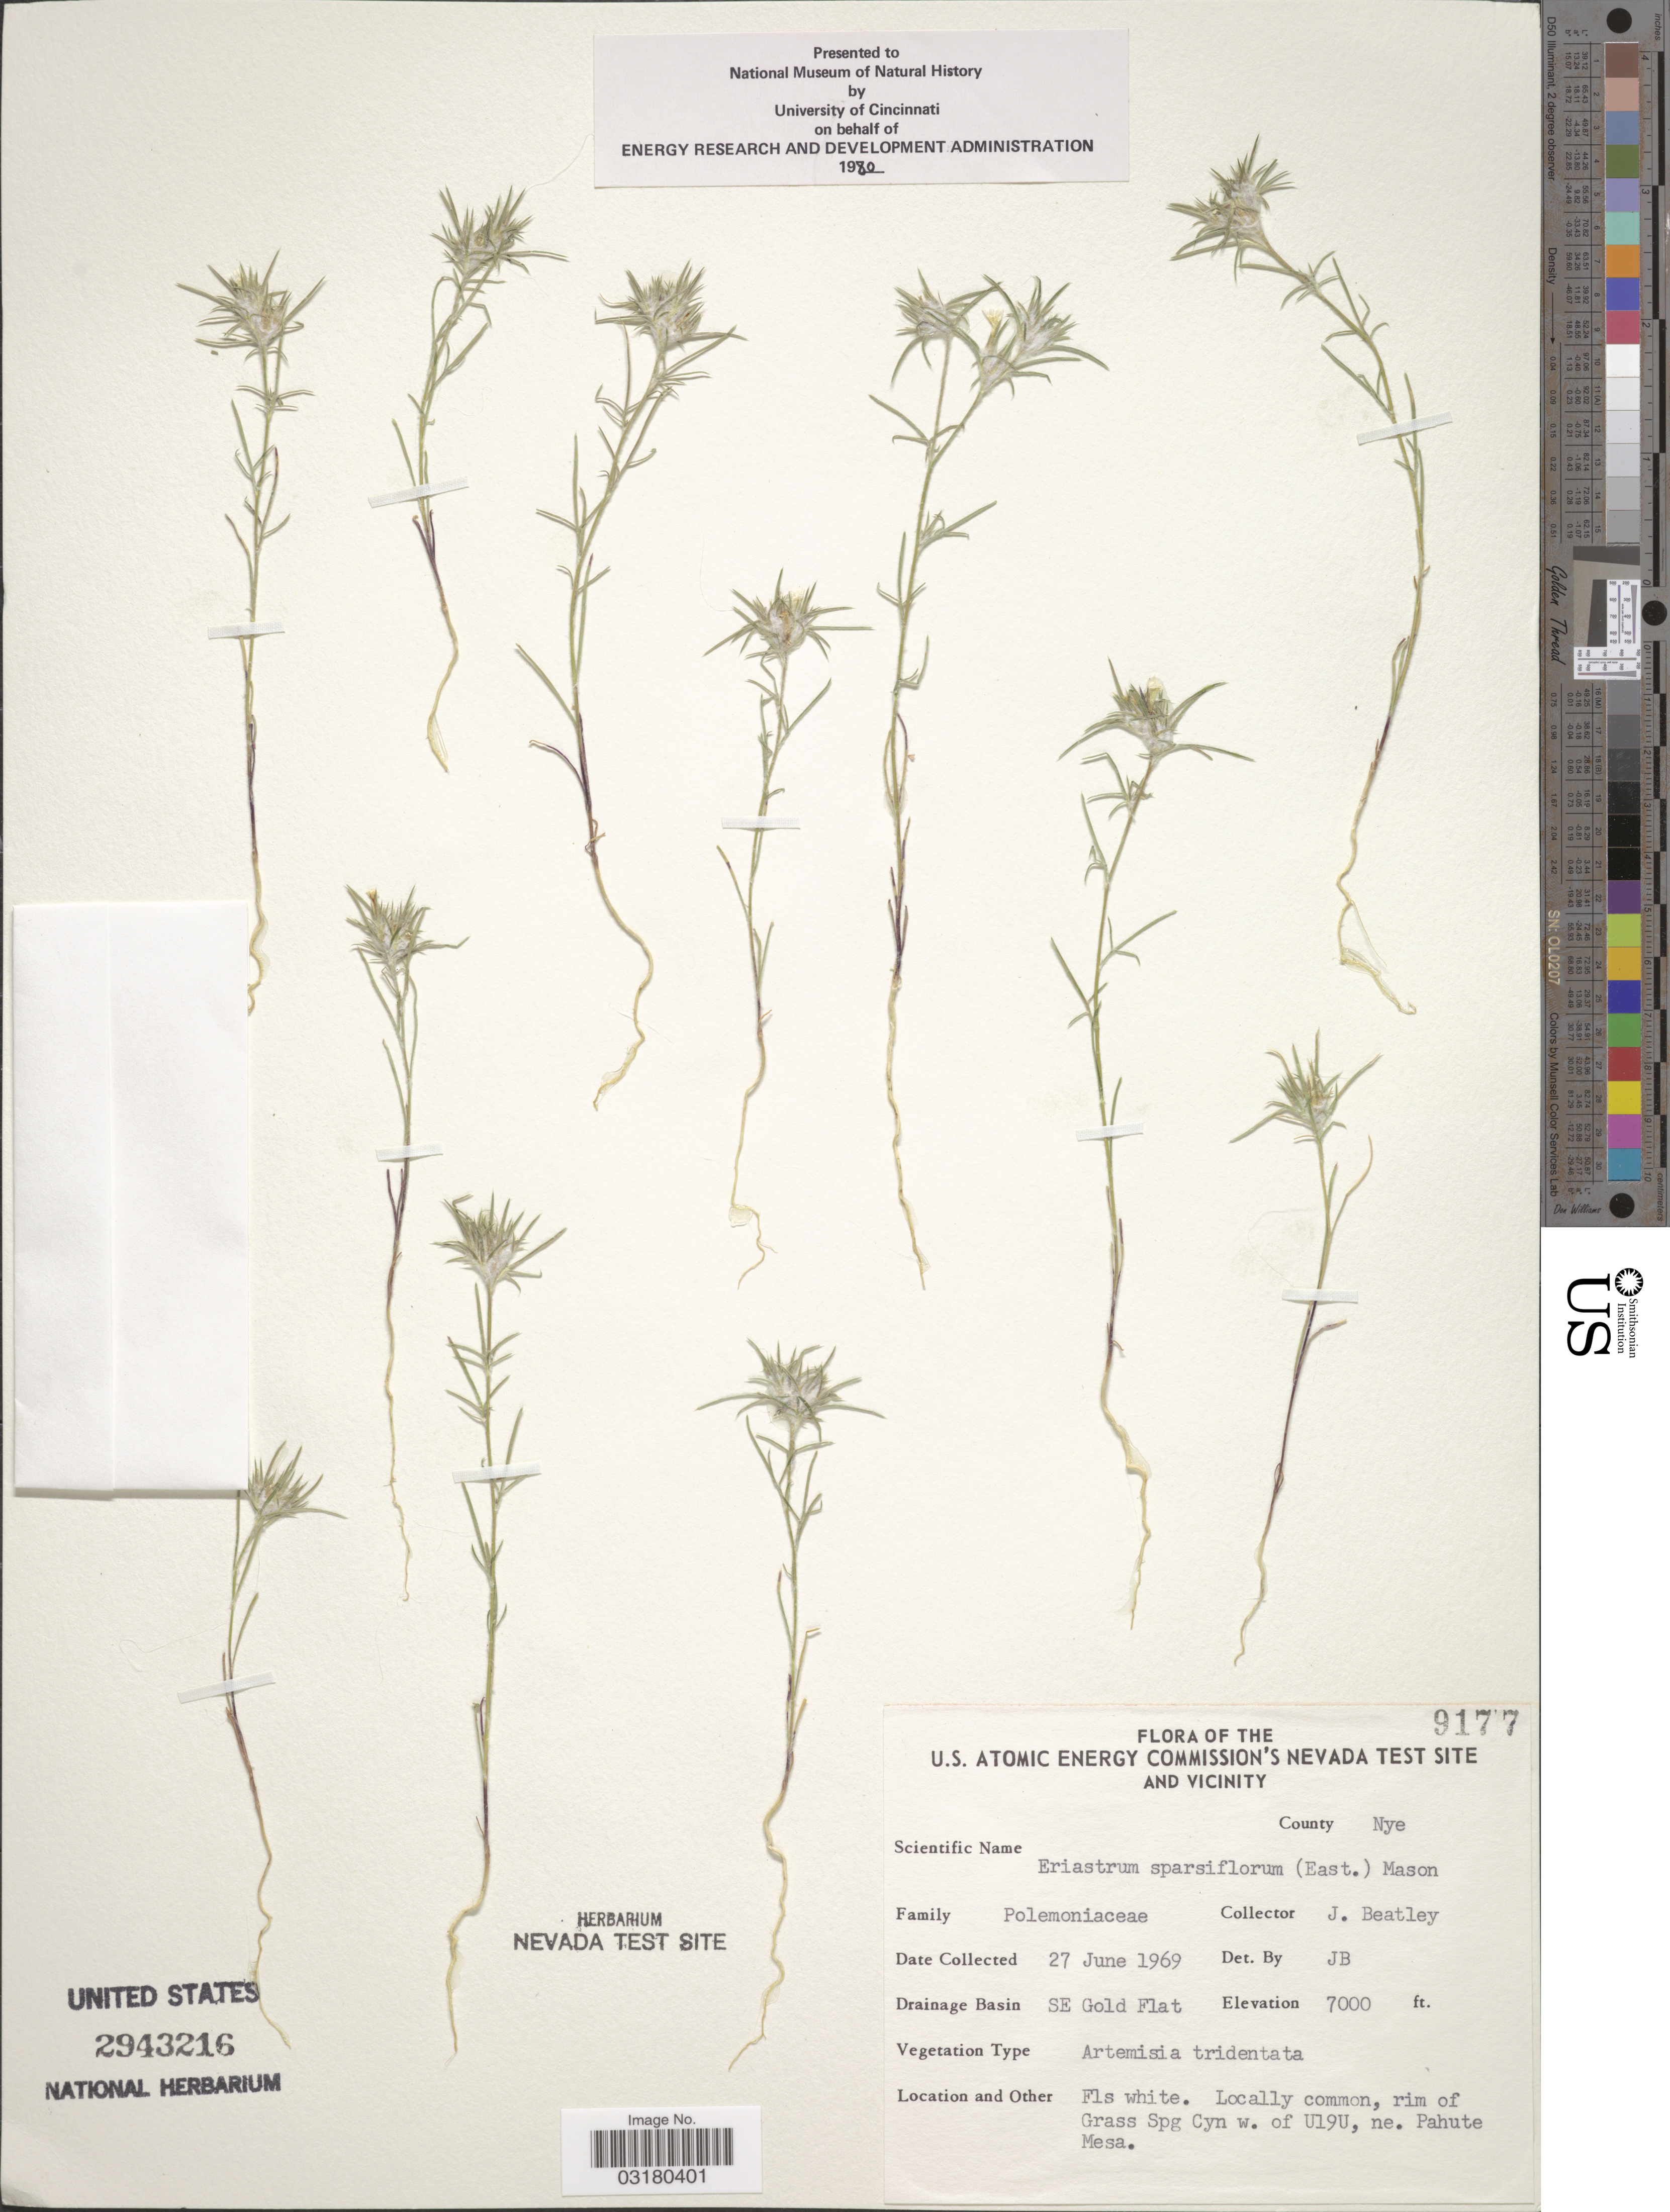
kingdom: Plantae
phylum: Tracheophyta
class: Magnoliopsida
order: Ericales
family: Polemoniaceae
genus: Eriastrum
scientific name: Eriastrum sparsiflorum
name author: (Eastw.) H. Mason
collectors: J. C. Beatley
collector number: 9177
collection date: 1969-06-27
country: United States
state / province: Nevada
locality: The U.S. Atomic Energy Commission's Nevada Test Site and Vicinity. County Nye. Drainage Basin SE Gold Flat, rim of Grassy Spg Cyn w. of U19U, ne. Pahute Mesa.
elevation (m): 2134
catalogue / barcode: US 2943216